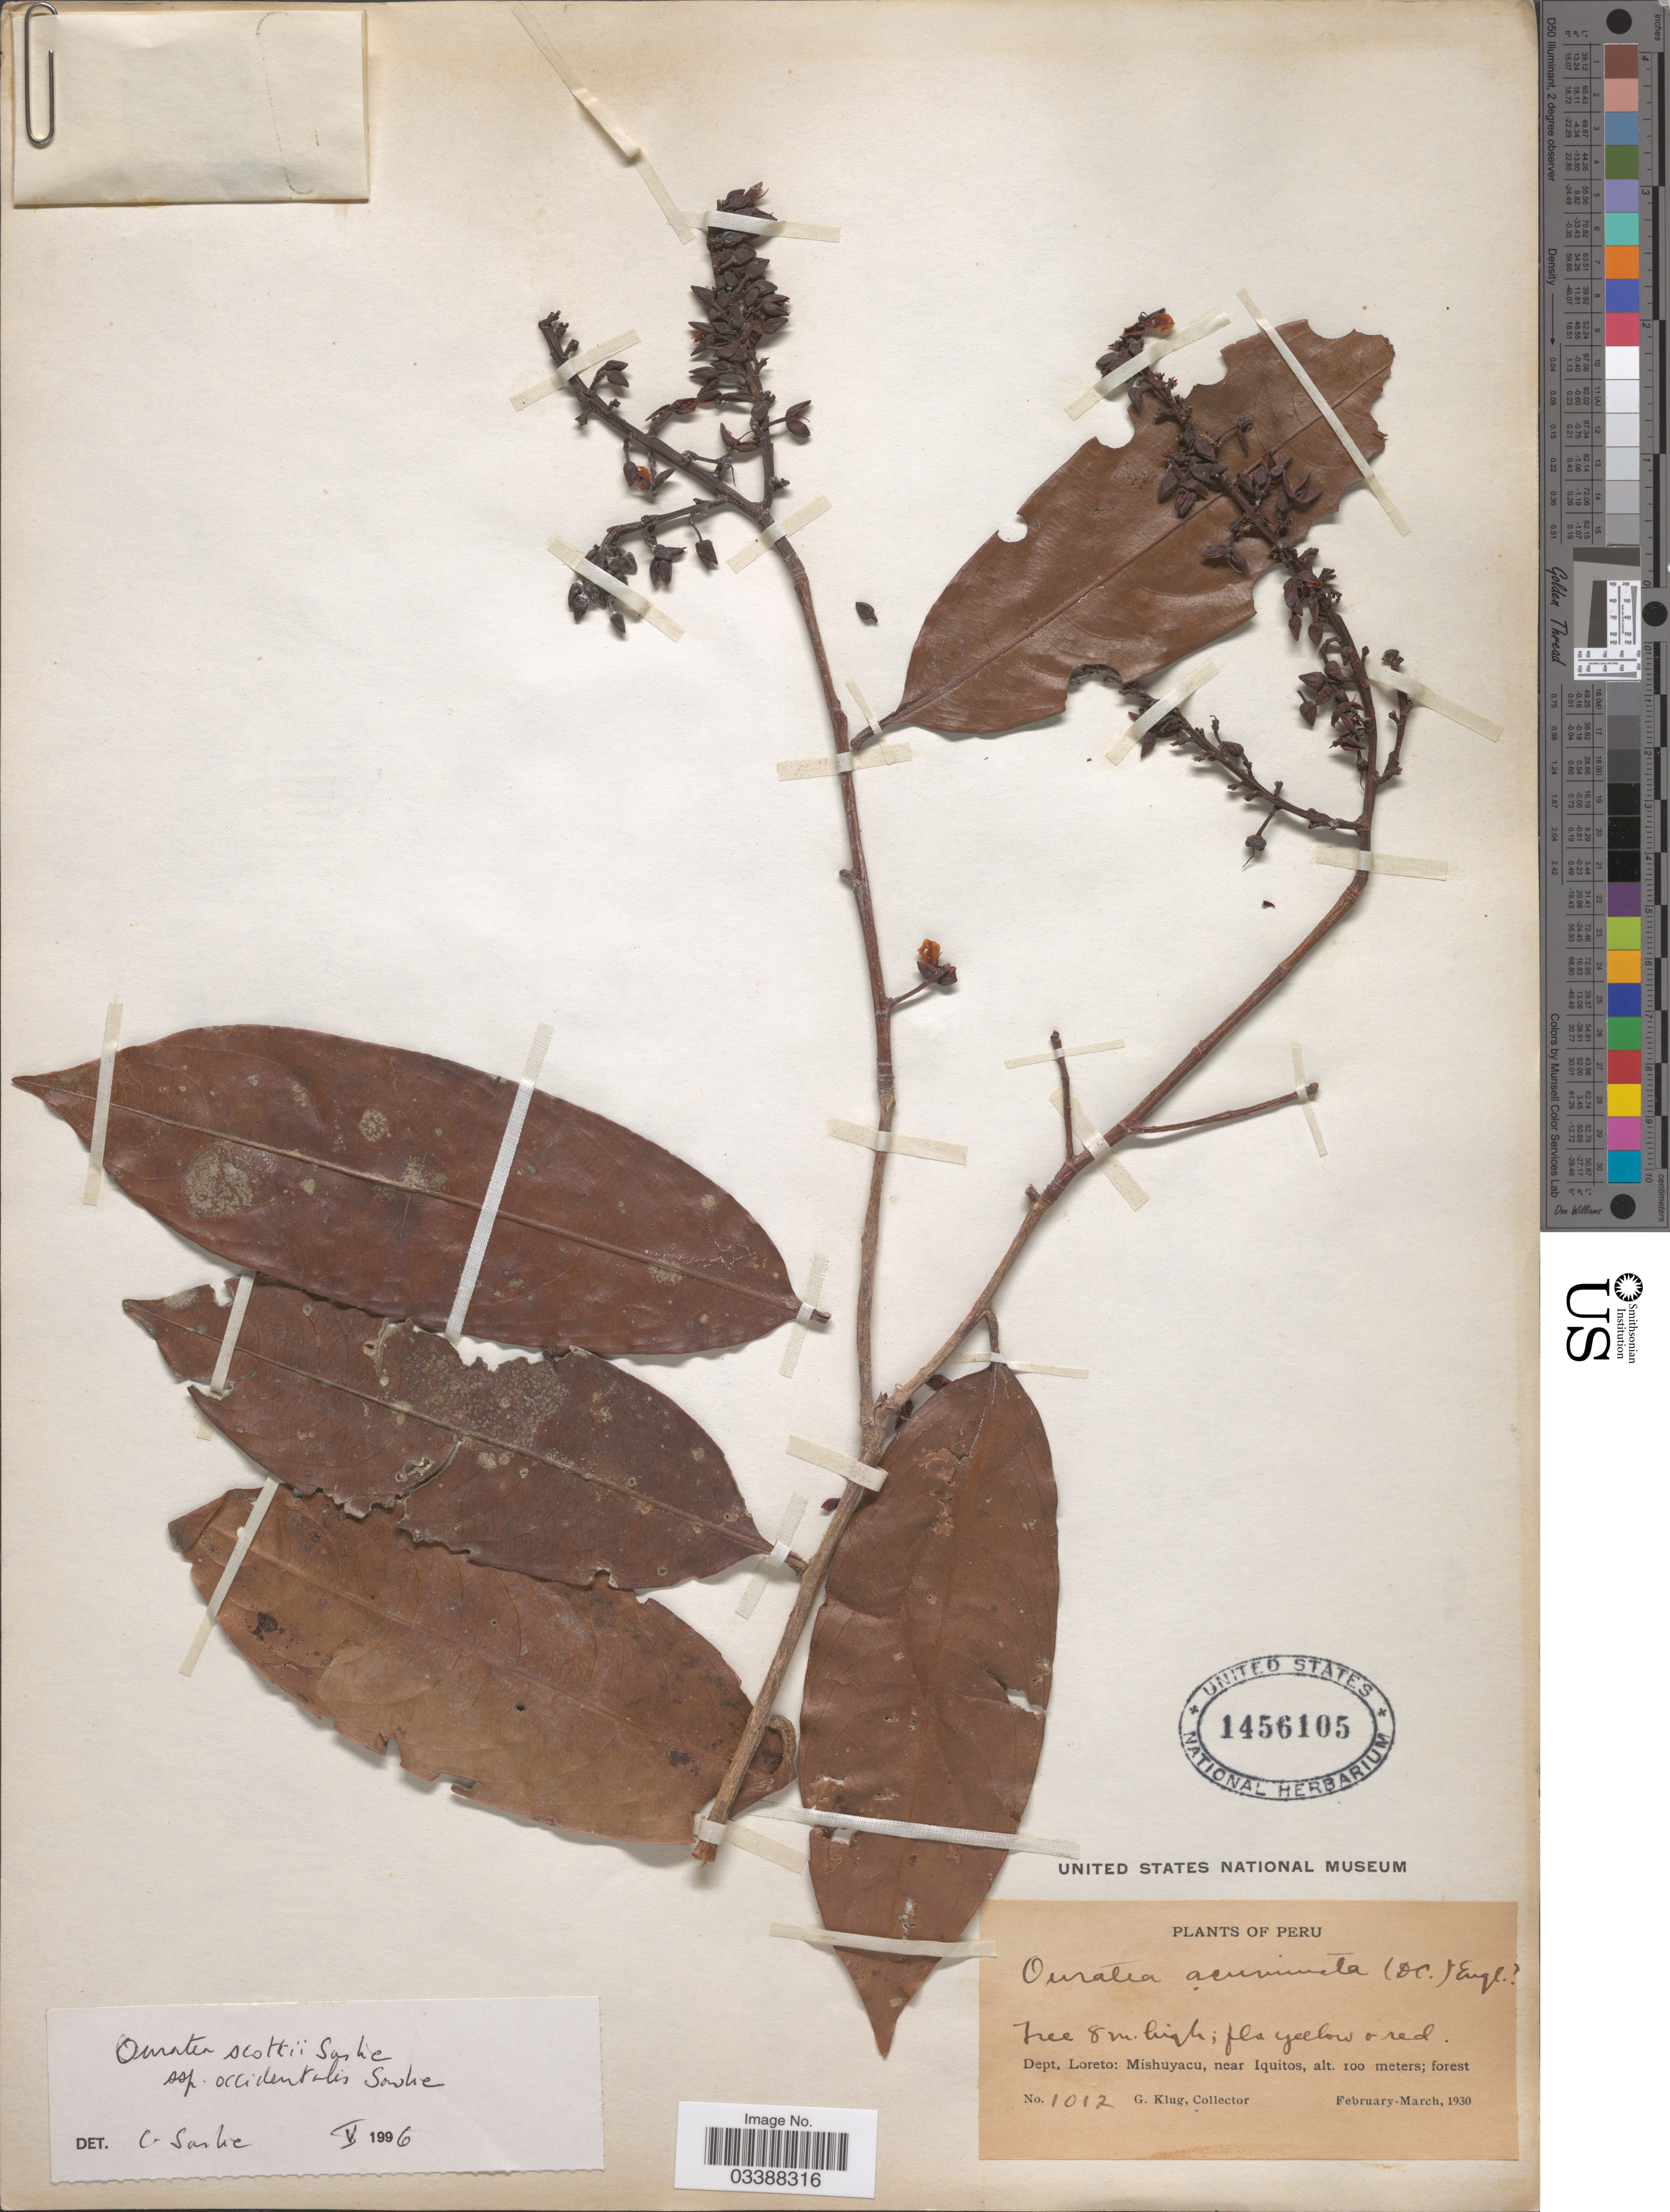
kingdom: Plantae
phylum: Tracheophyta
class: Magnoliopsida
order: Malpighiales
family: Ochnaceae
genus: Ouratea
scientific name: Ouratea scottii subsp. occidentalis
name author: Sastre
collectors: G. Klug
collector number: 1012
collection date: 1930-02/1930-03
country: Peru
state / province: Loreto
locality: Dept. Loreto: Mishuyacu, near Iquitos.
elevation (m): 100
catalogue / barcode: US 1456105